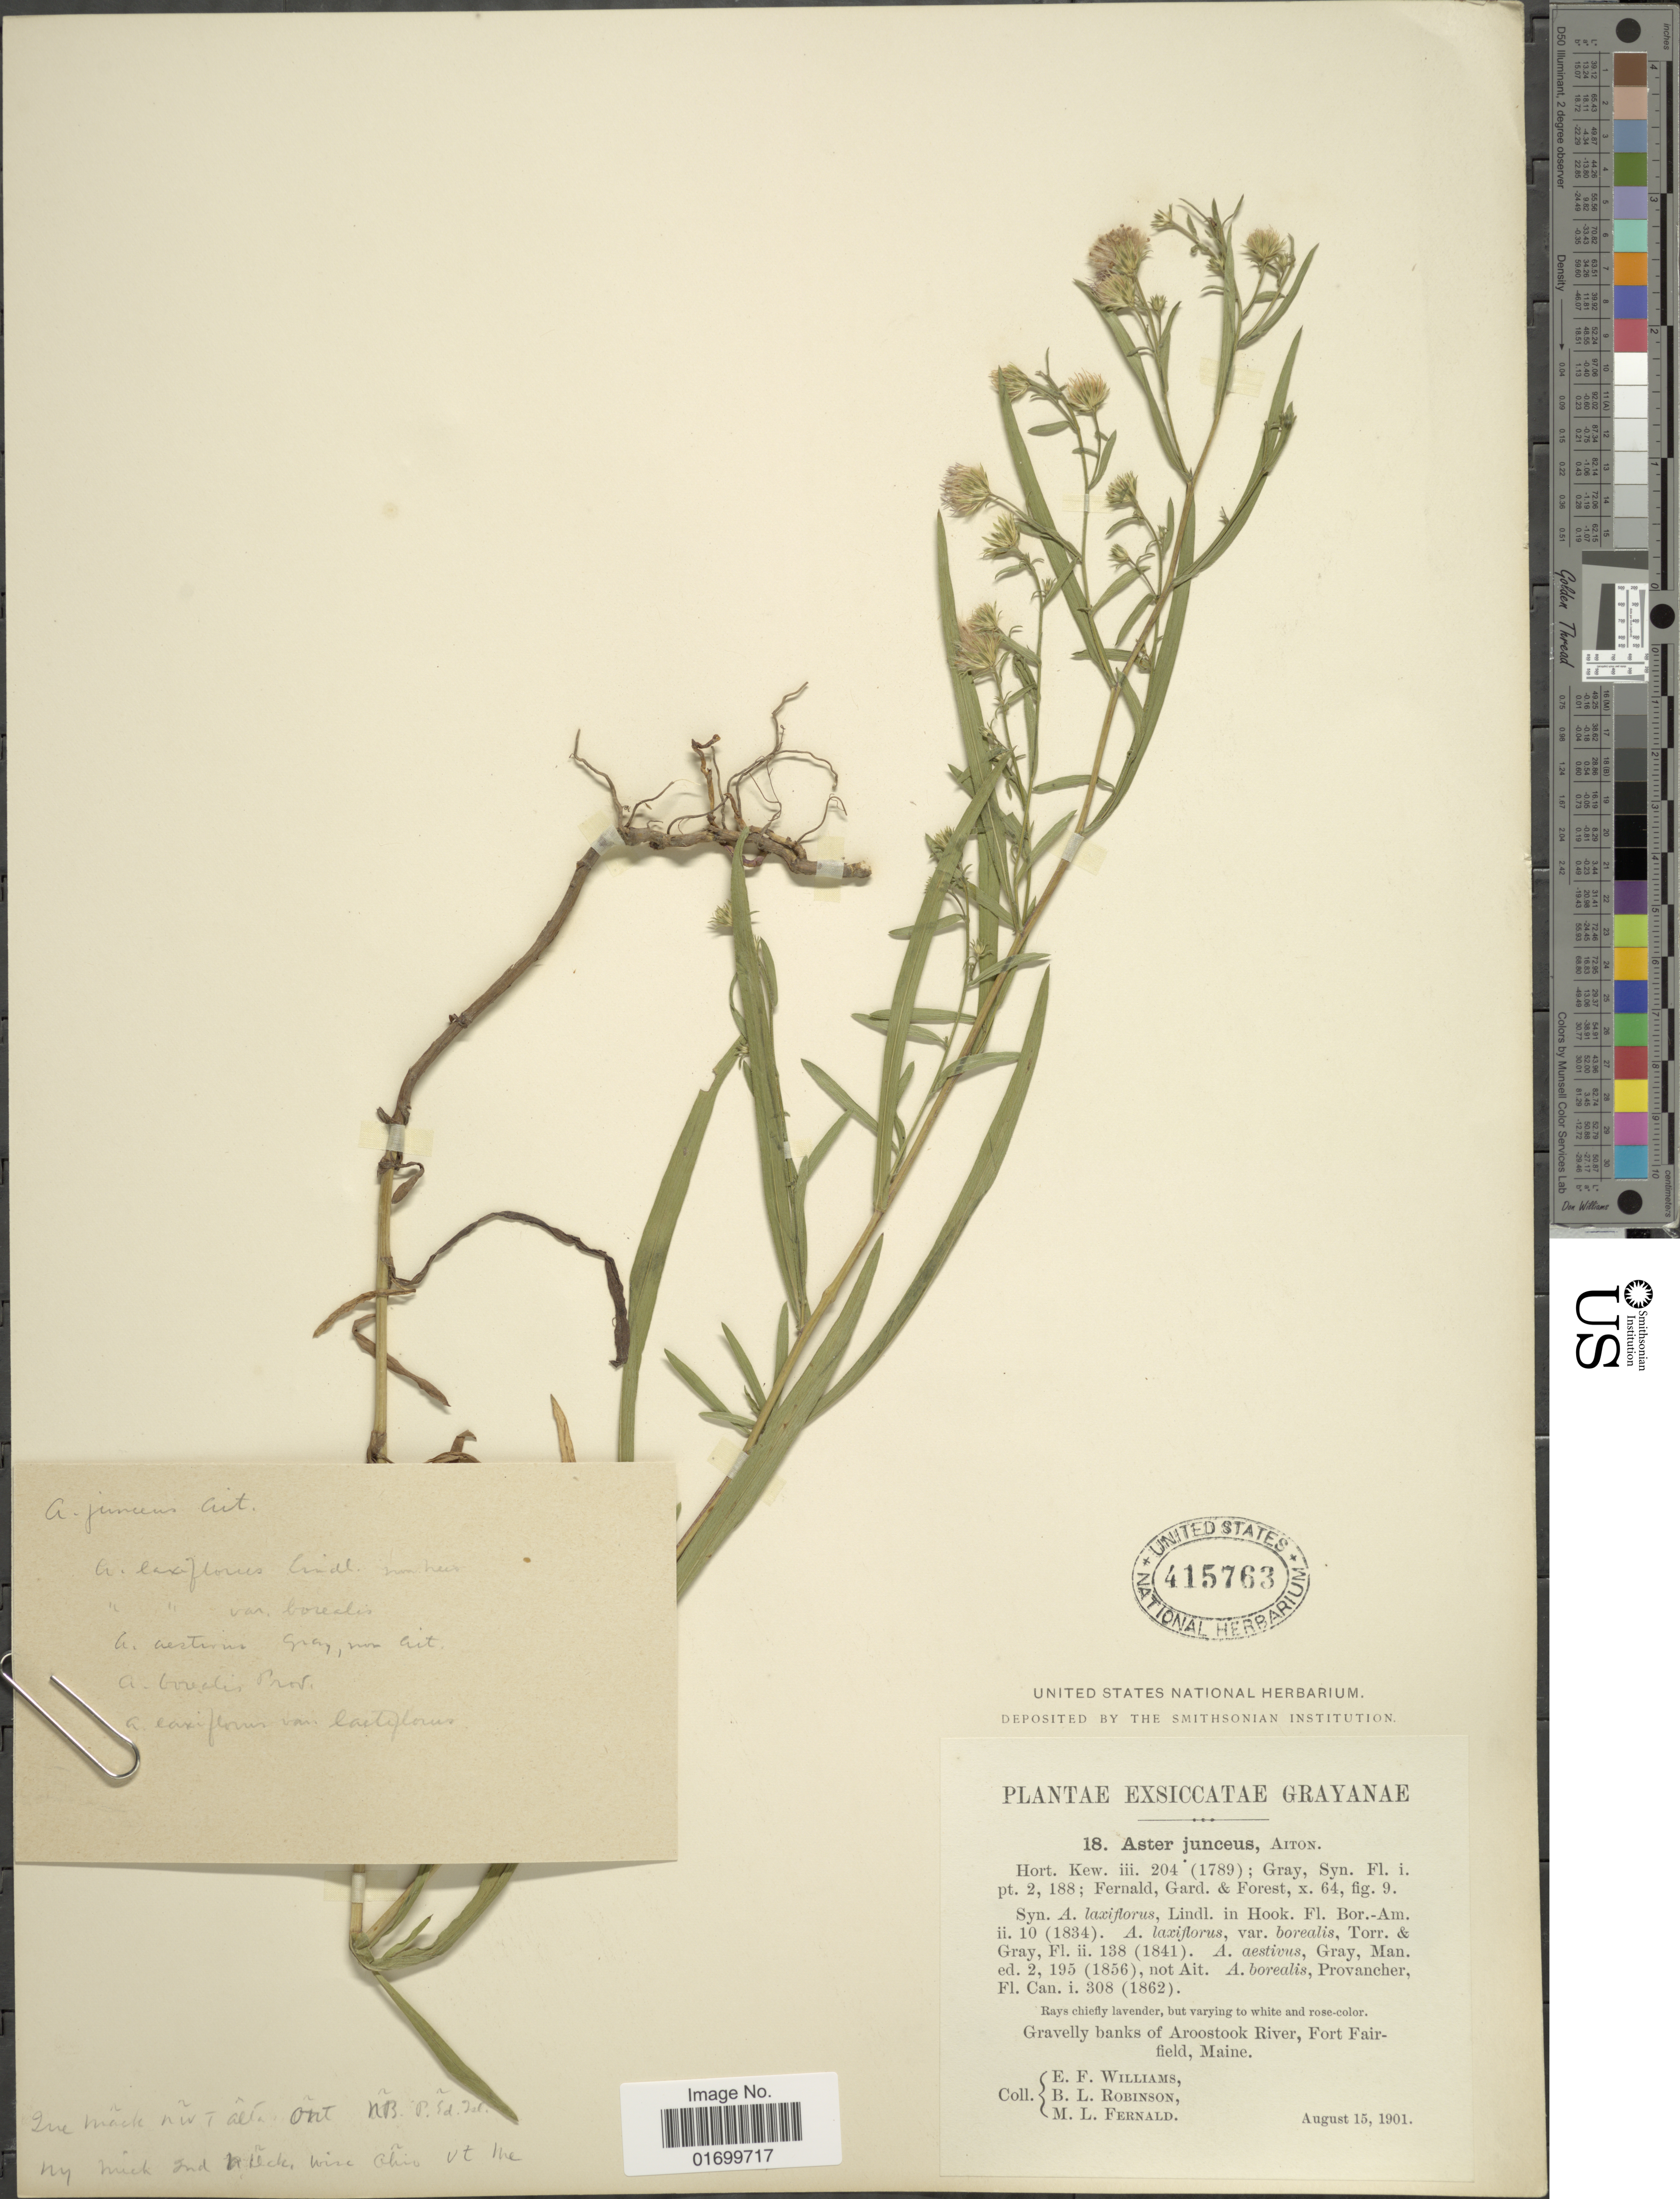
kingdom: Plantae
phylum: Tracheophyta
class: Magnoliopsida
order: Asterales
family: Asteraceae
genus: Symphyotrichum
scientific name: Symphyotrichum boreale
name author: (Torr. & A. Gray) Á. Löve & D. Löve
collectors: E. Williams, B. L. Robinson & M. L. Fernald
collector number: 18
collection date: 1901-08-15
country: United States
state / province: Maine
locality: Exsiccatae Grayanae, gravelly banks of aroostook River, Fort Fairfield.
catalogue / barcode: US 415763